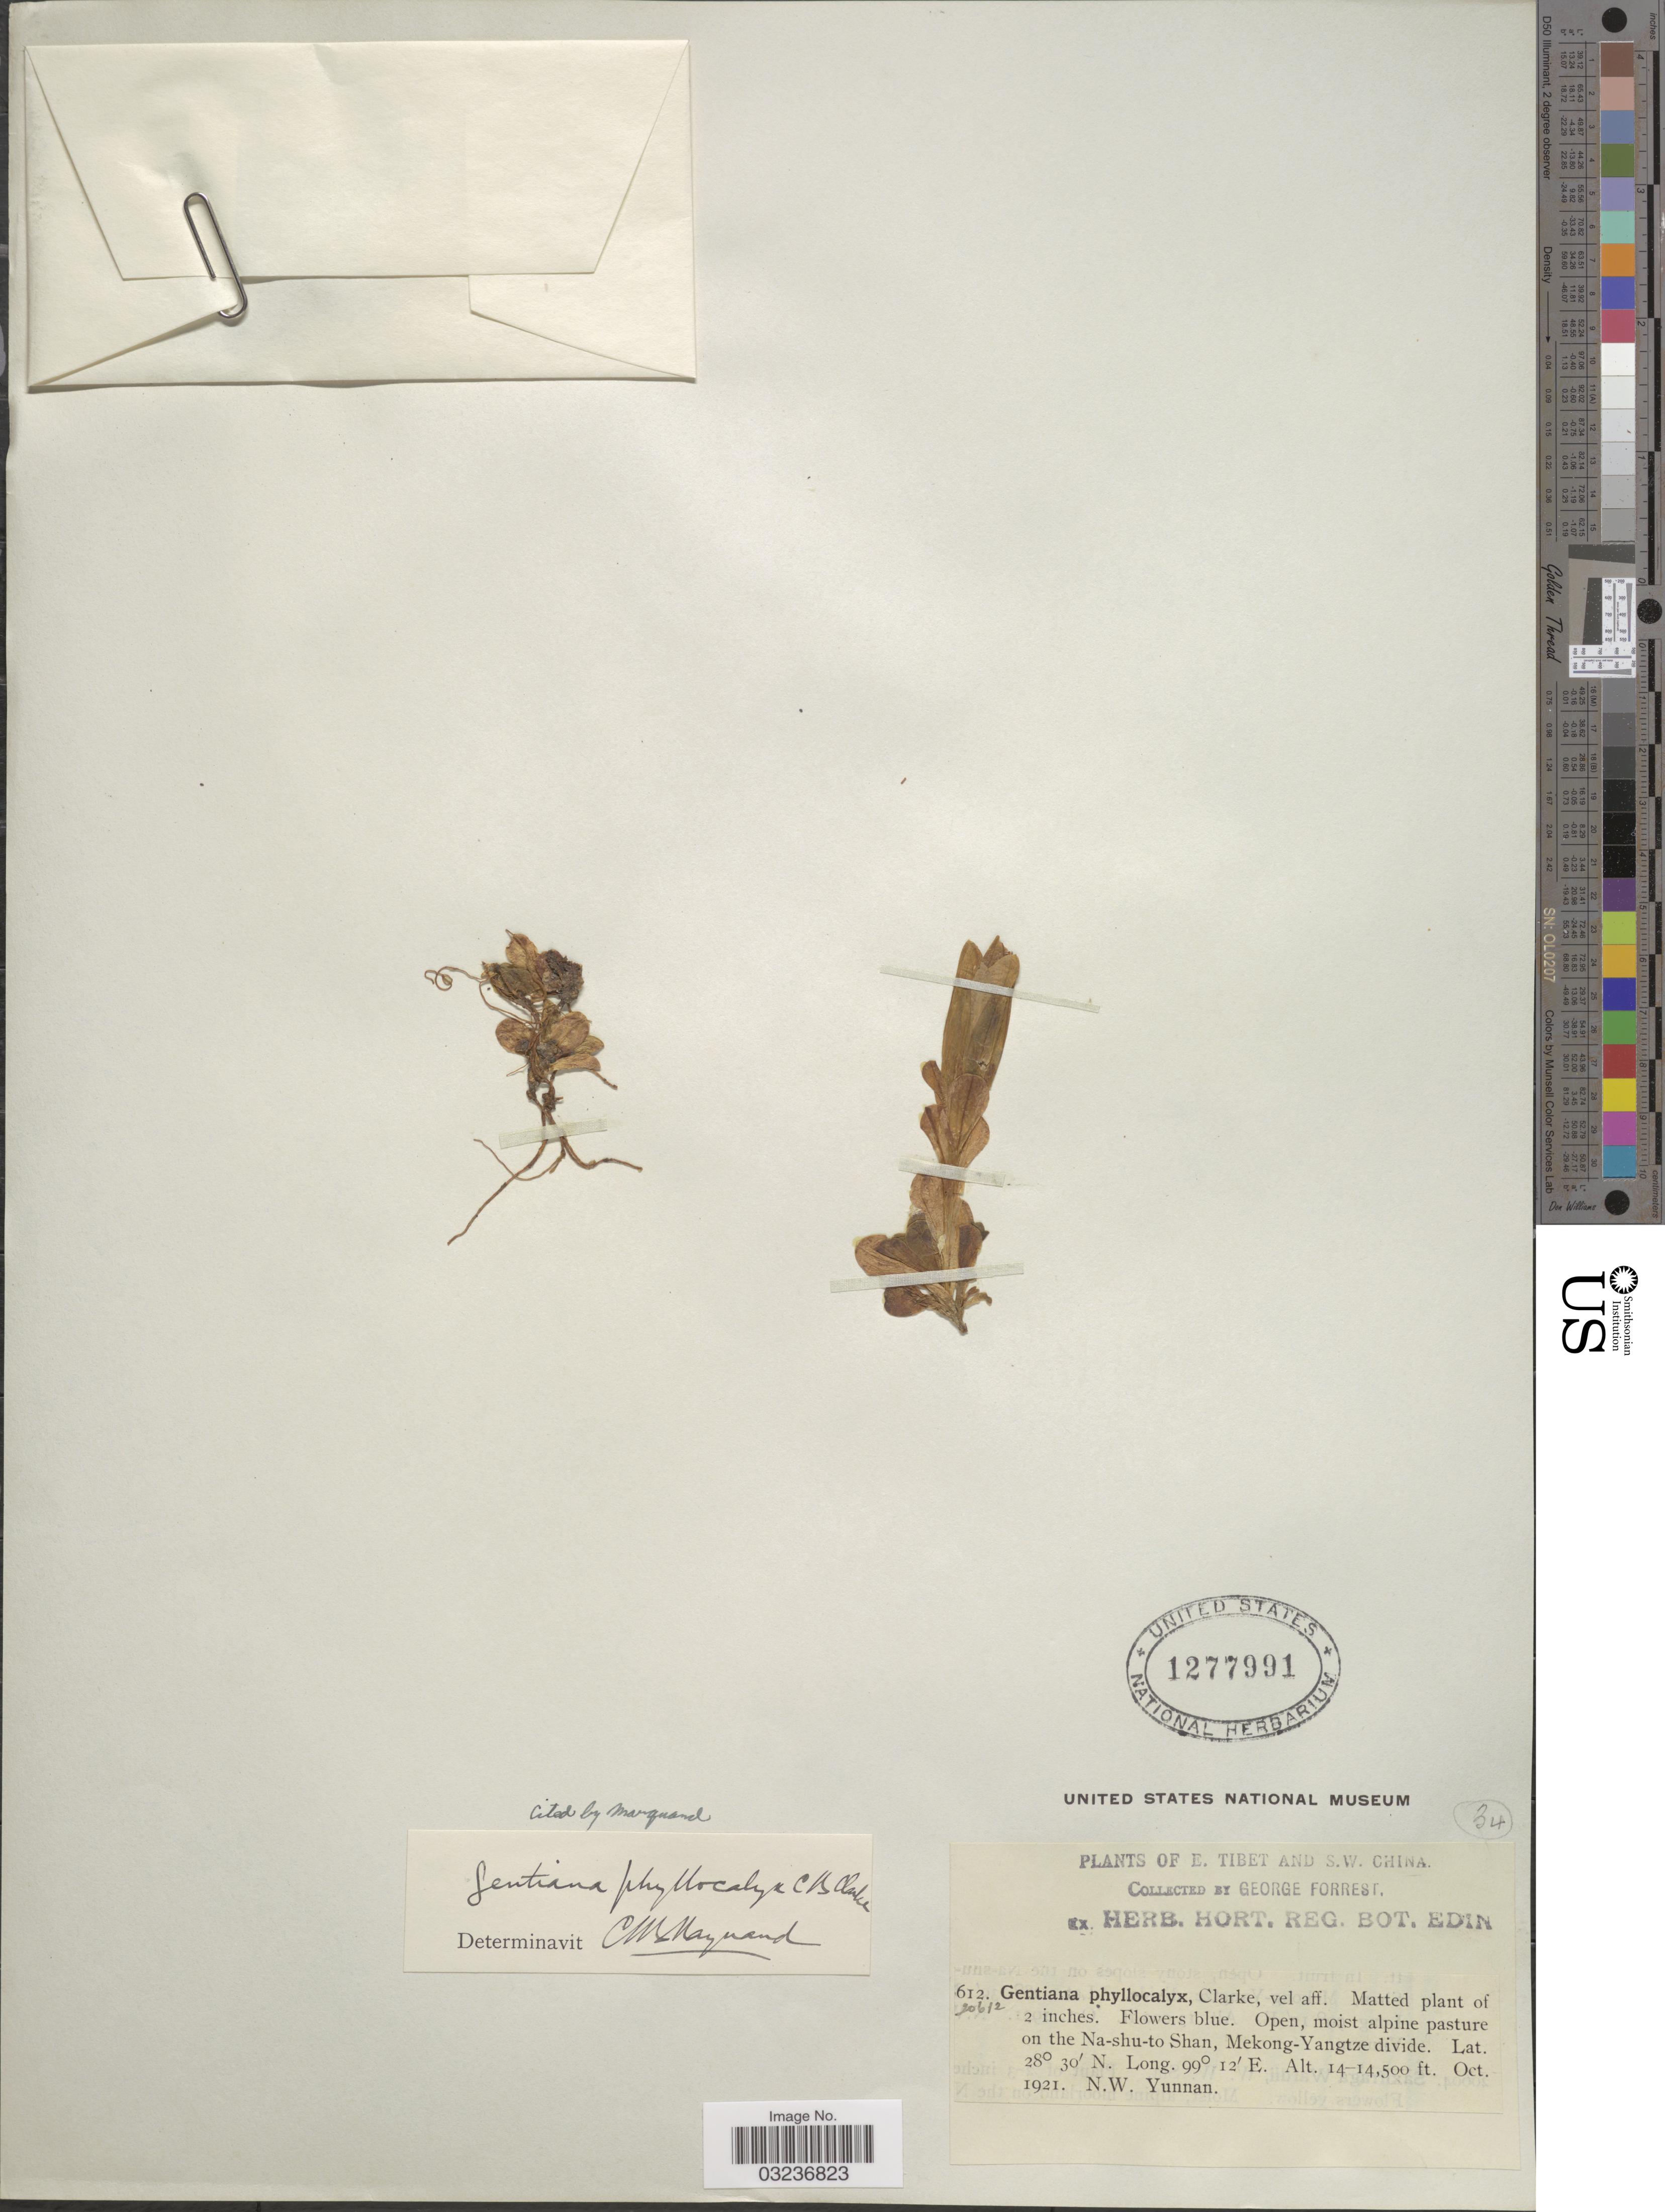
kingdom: Plantae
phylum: Tracheophyta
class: Magnoliopsida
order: Gentianales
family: Gentianaceae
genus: Gentiana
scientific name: Gentiana phyllocalyx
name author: C.B. Clarke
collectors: G. Forrest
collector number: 20612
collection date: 1921-10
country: China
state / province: Yunnan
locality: E. Tibet and S.W. China, Open, moist alpine pasture on the Na-shu-to Shan, mekong-Yangtze divide, N.W. Yunnan.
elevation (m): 4267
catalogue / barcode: US 1277991